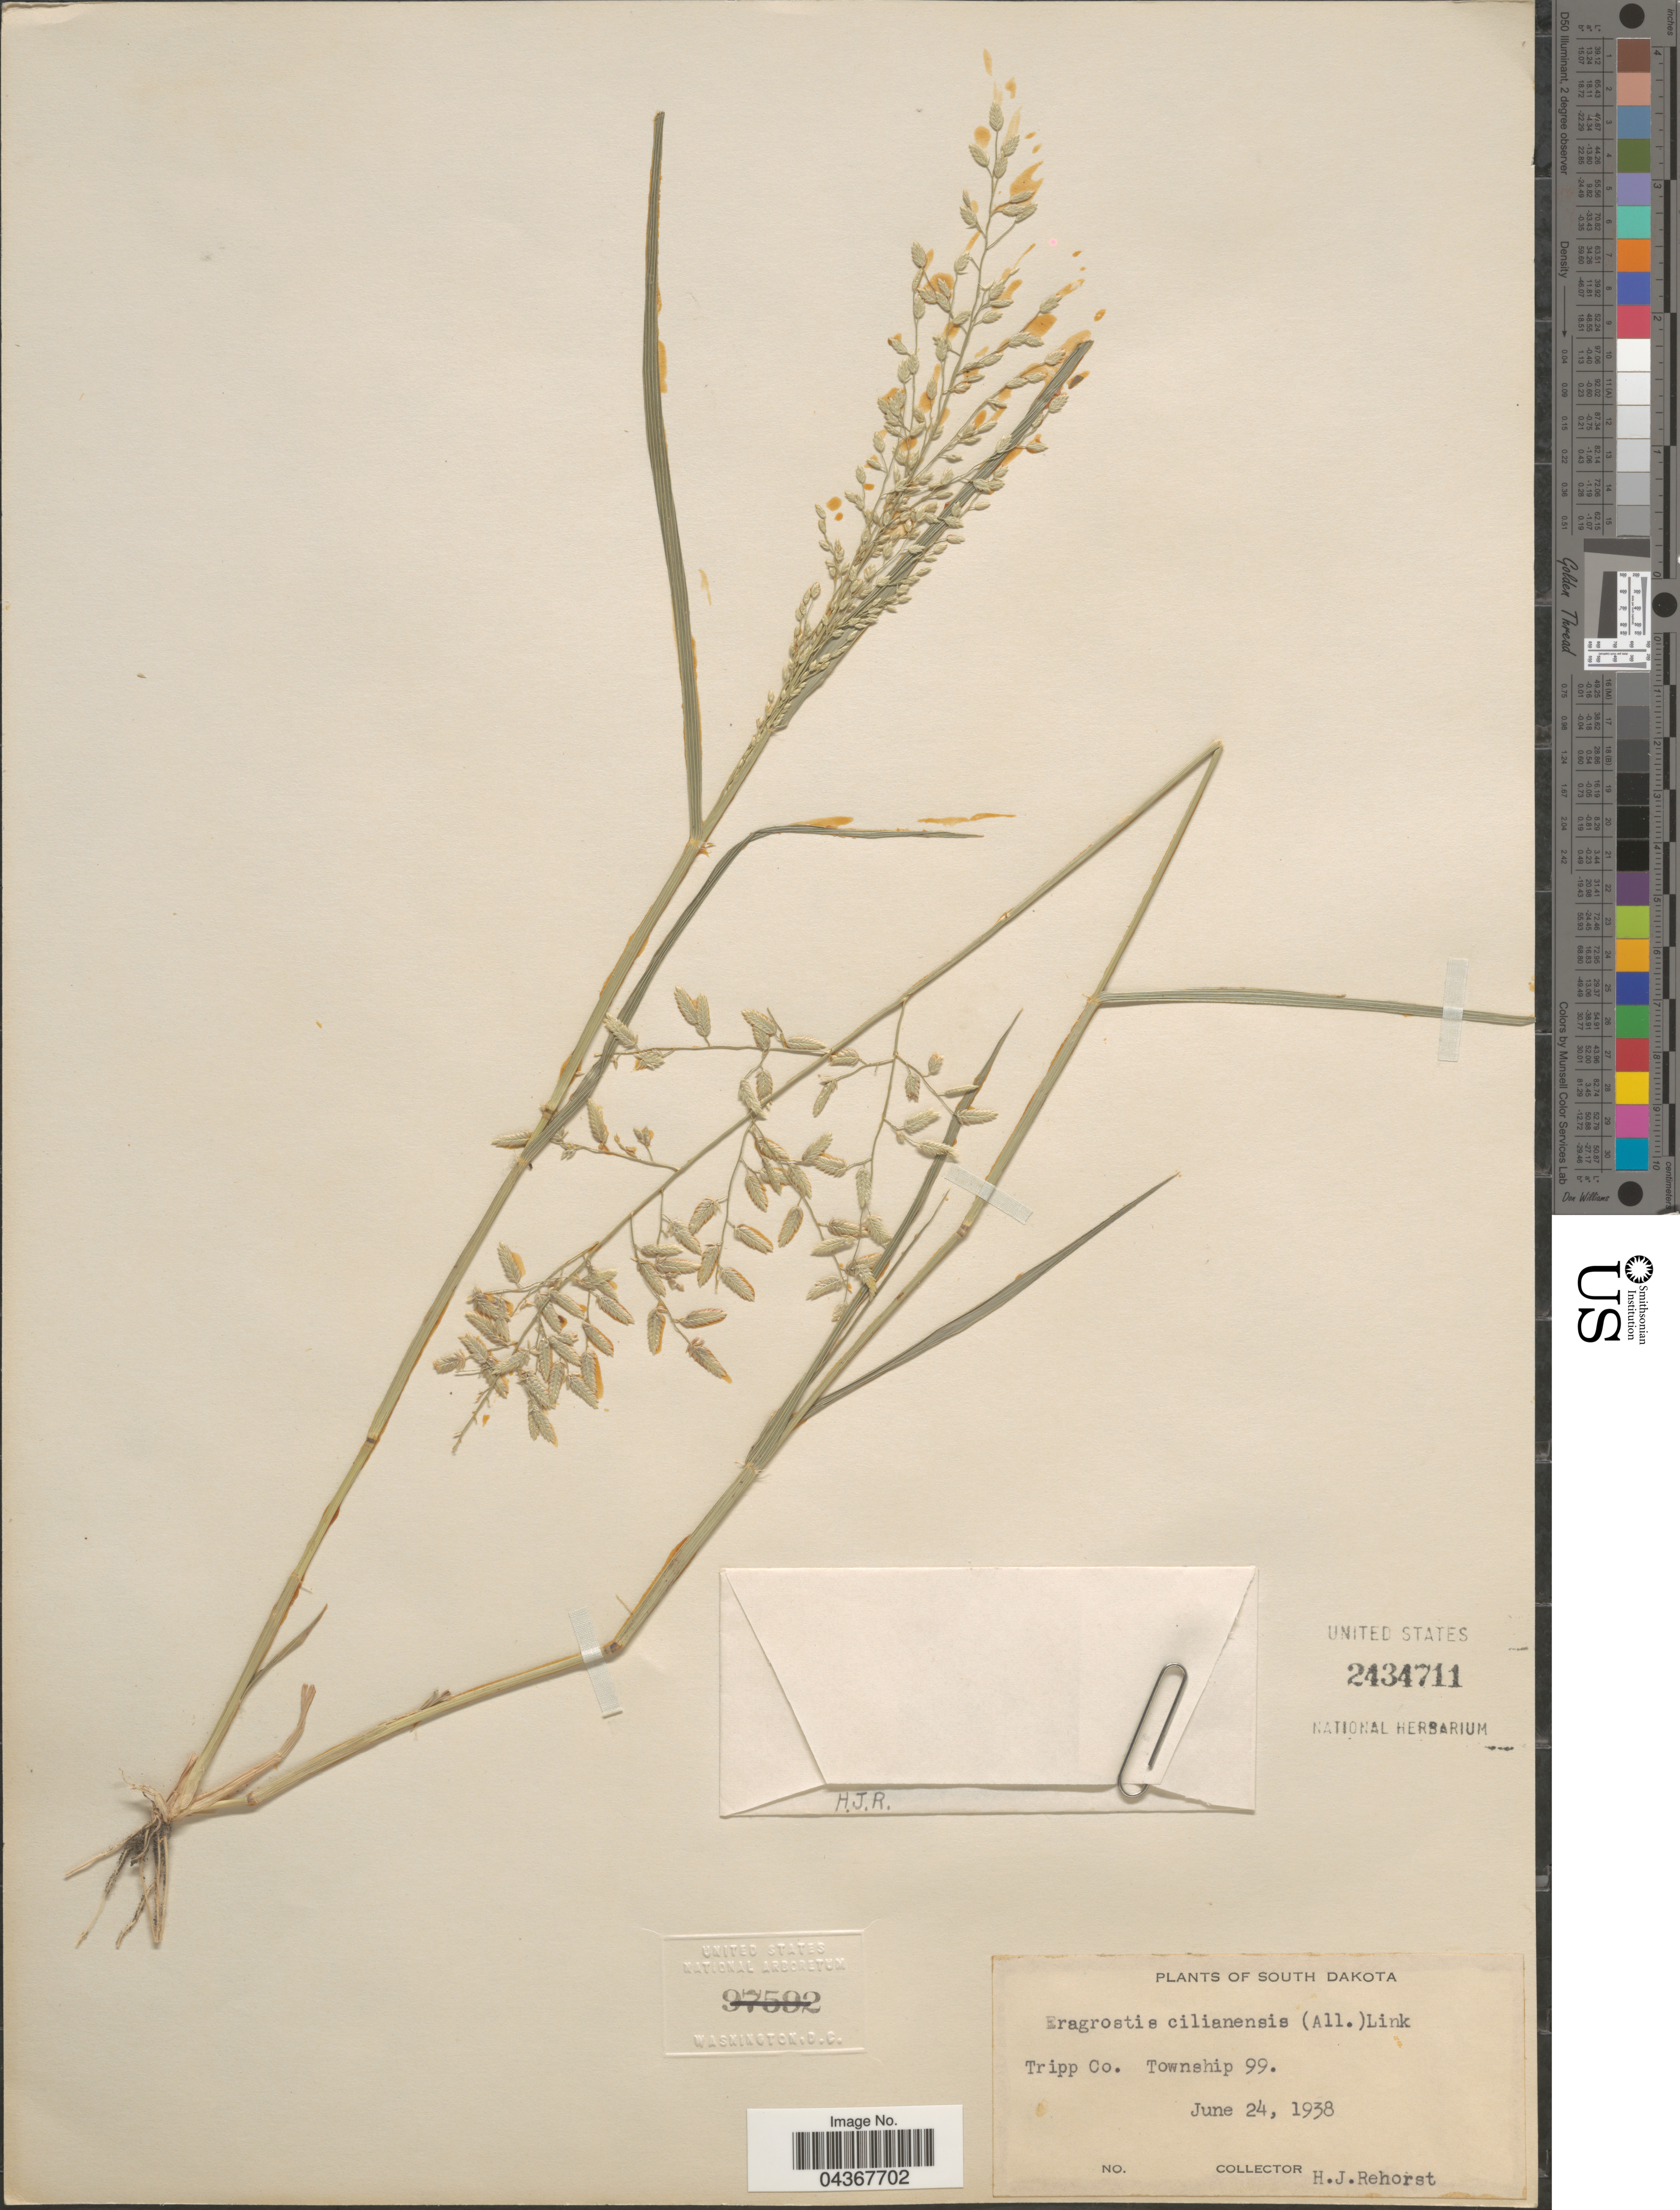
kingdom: Plantae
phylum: Tracheophyta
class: Liliopsida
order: Poales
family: Poaceae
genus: Eragrostis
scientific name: Eragrostis cilianensis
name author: (Bellardi) Vignolo ex Janch.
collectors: H. Rehorst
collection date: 1938-06-24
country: United States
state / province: South Dakota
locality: Tripp Co. Township 99.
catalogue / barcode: US 2434711